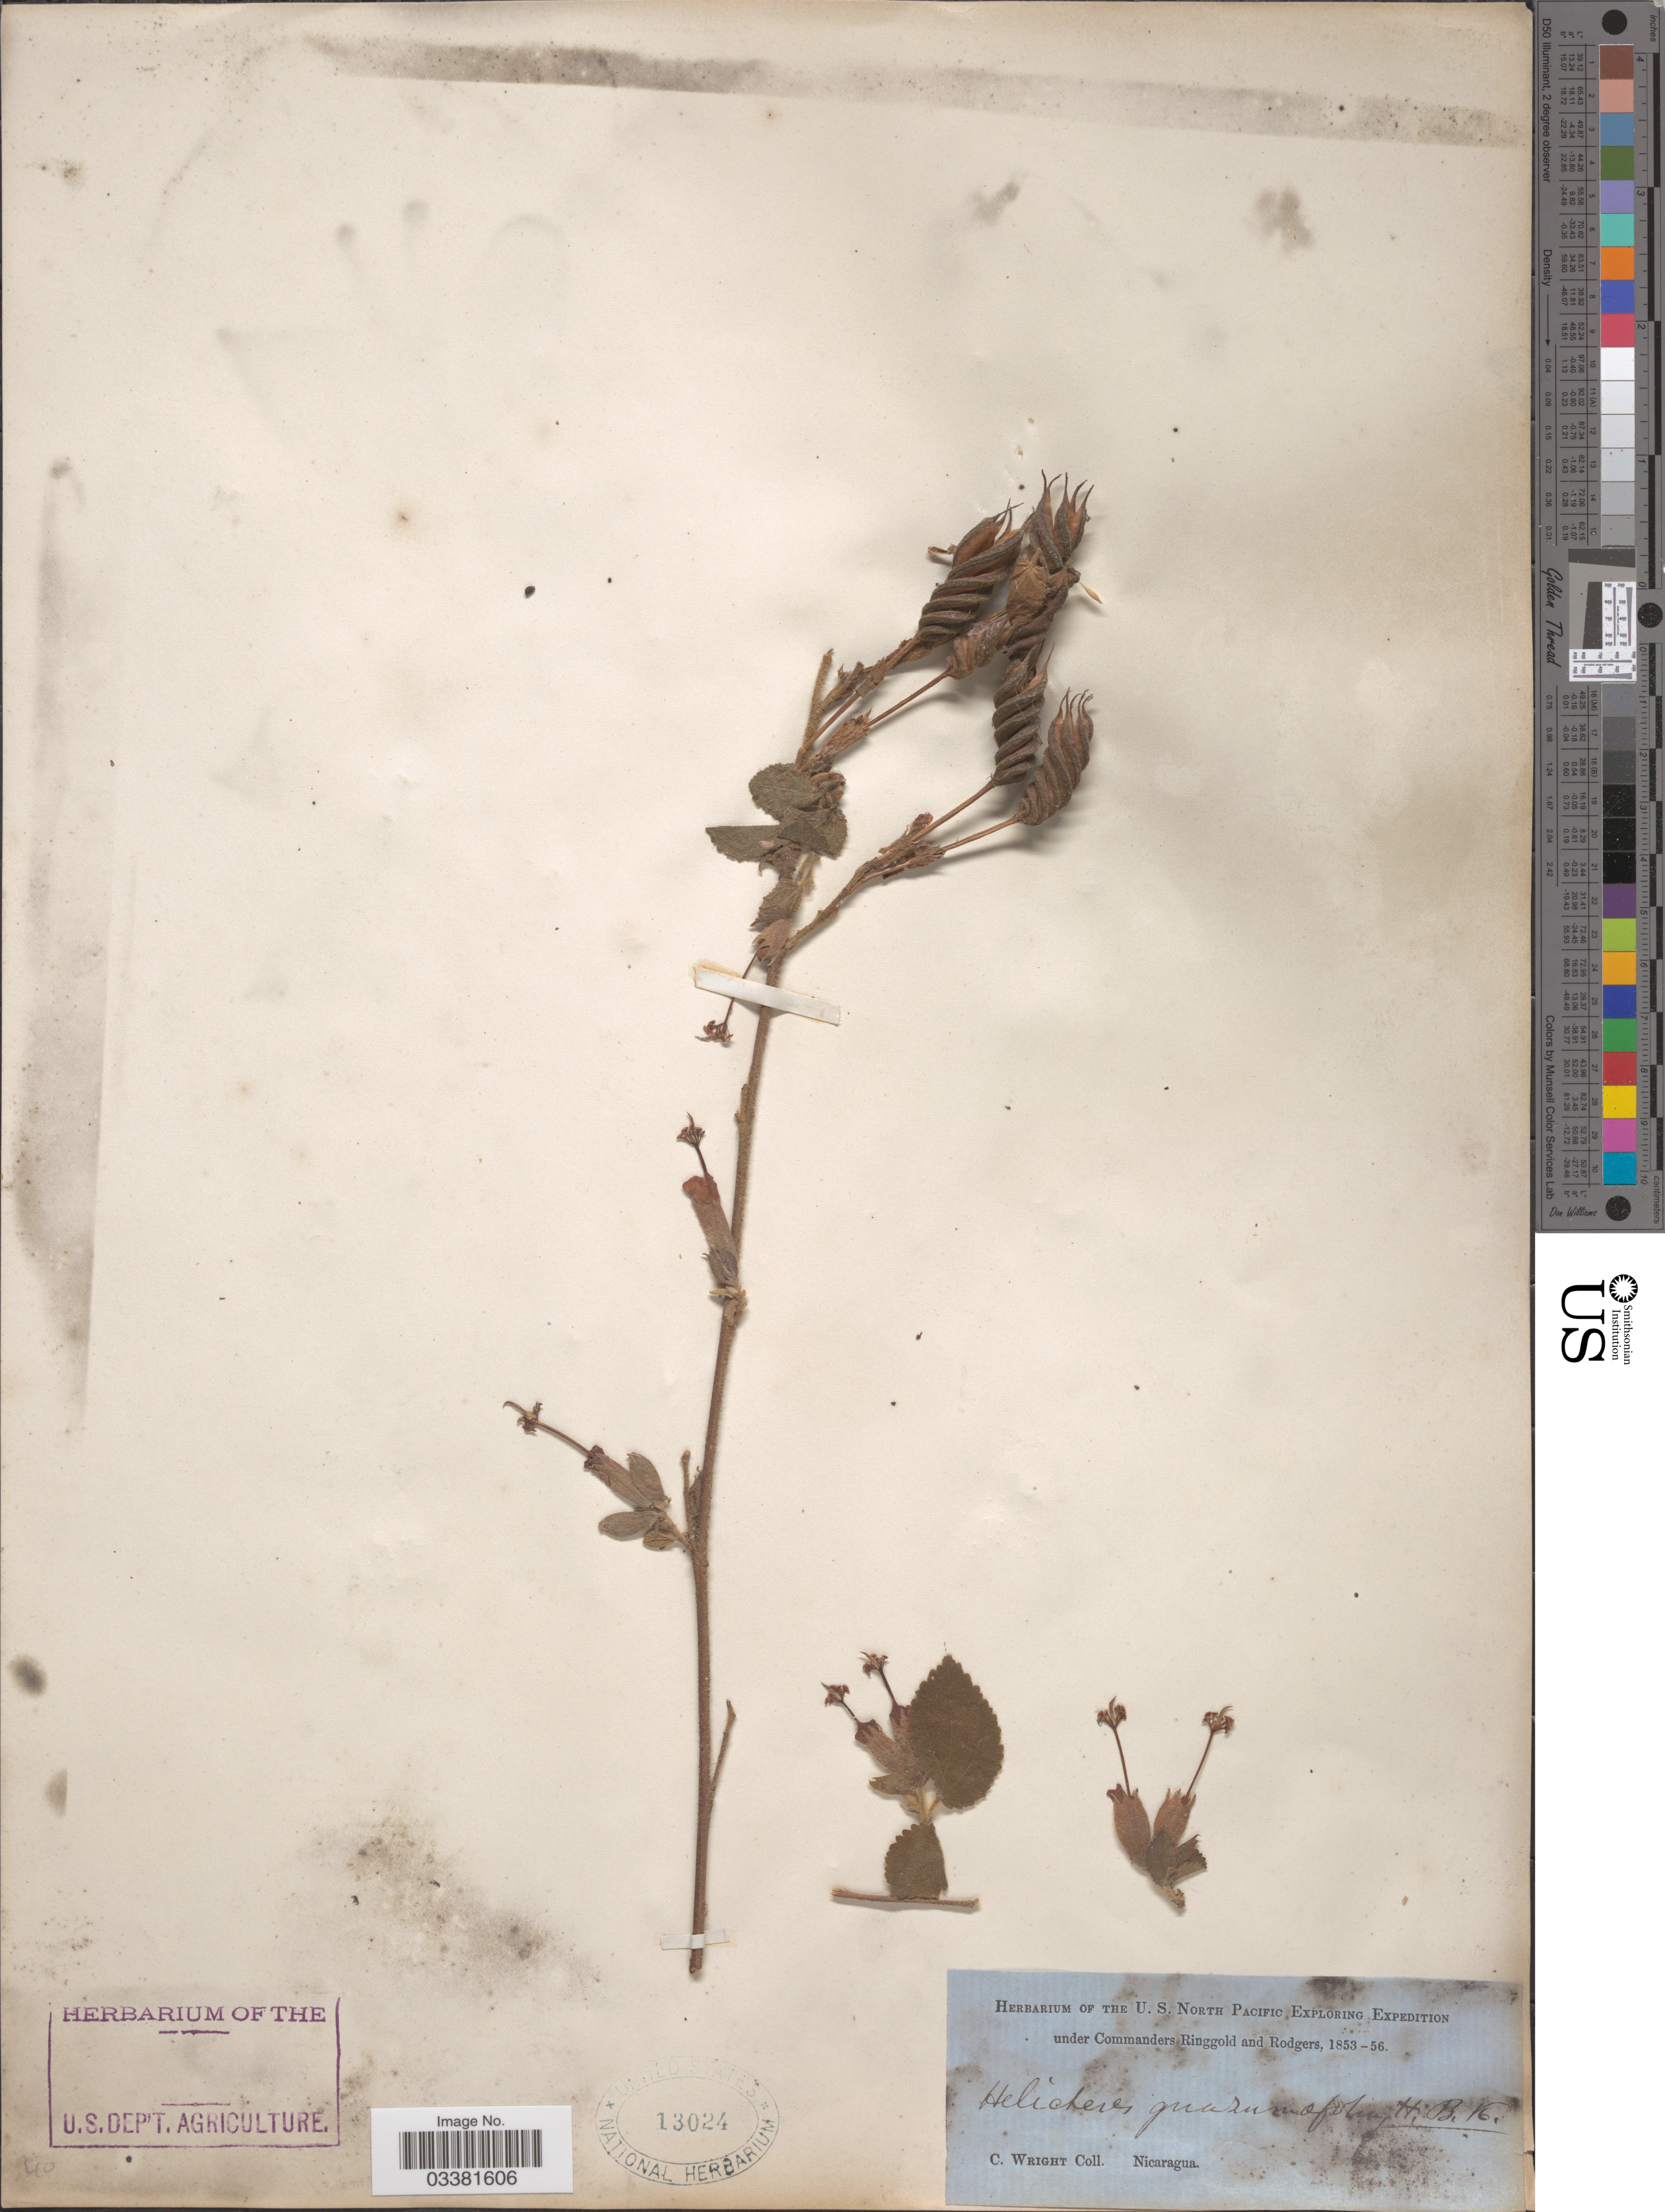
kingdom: Plantae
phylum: Tracheophyta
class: Magnoliopsida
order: Malvales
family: Malvaceae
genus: Helicteres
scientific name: Helicteres guazumifolia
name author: Kunth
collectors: C. Wright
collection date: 1853/1856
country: Nicaragua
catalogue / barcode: US 13024